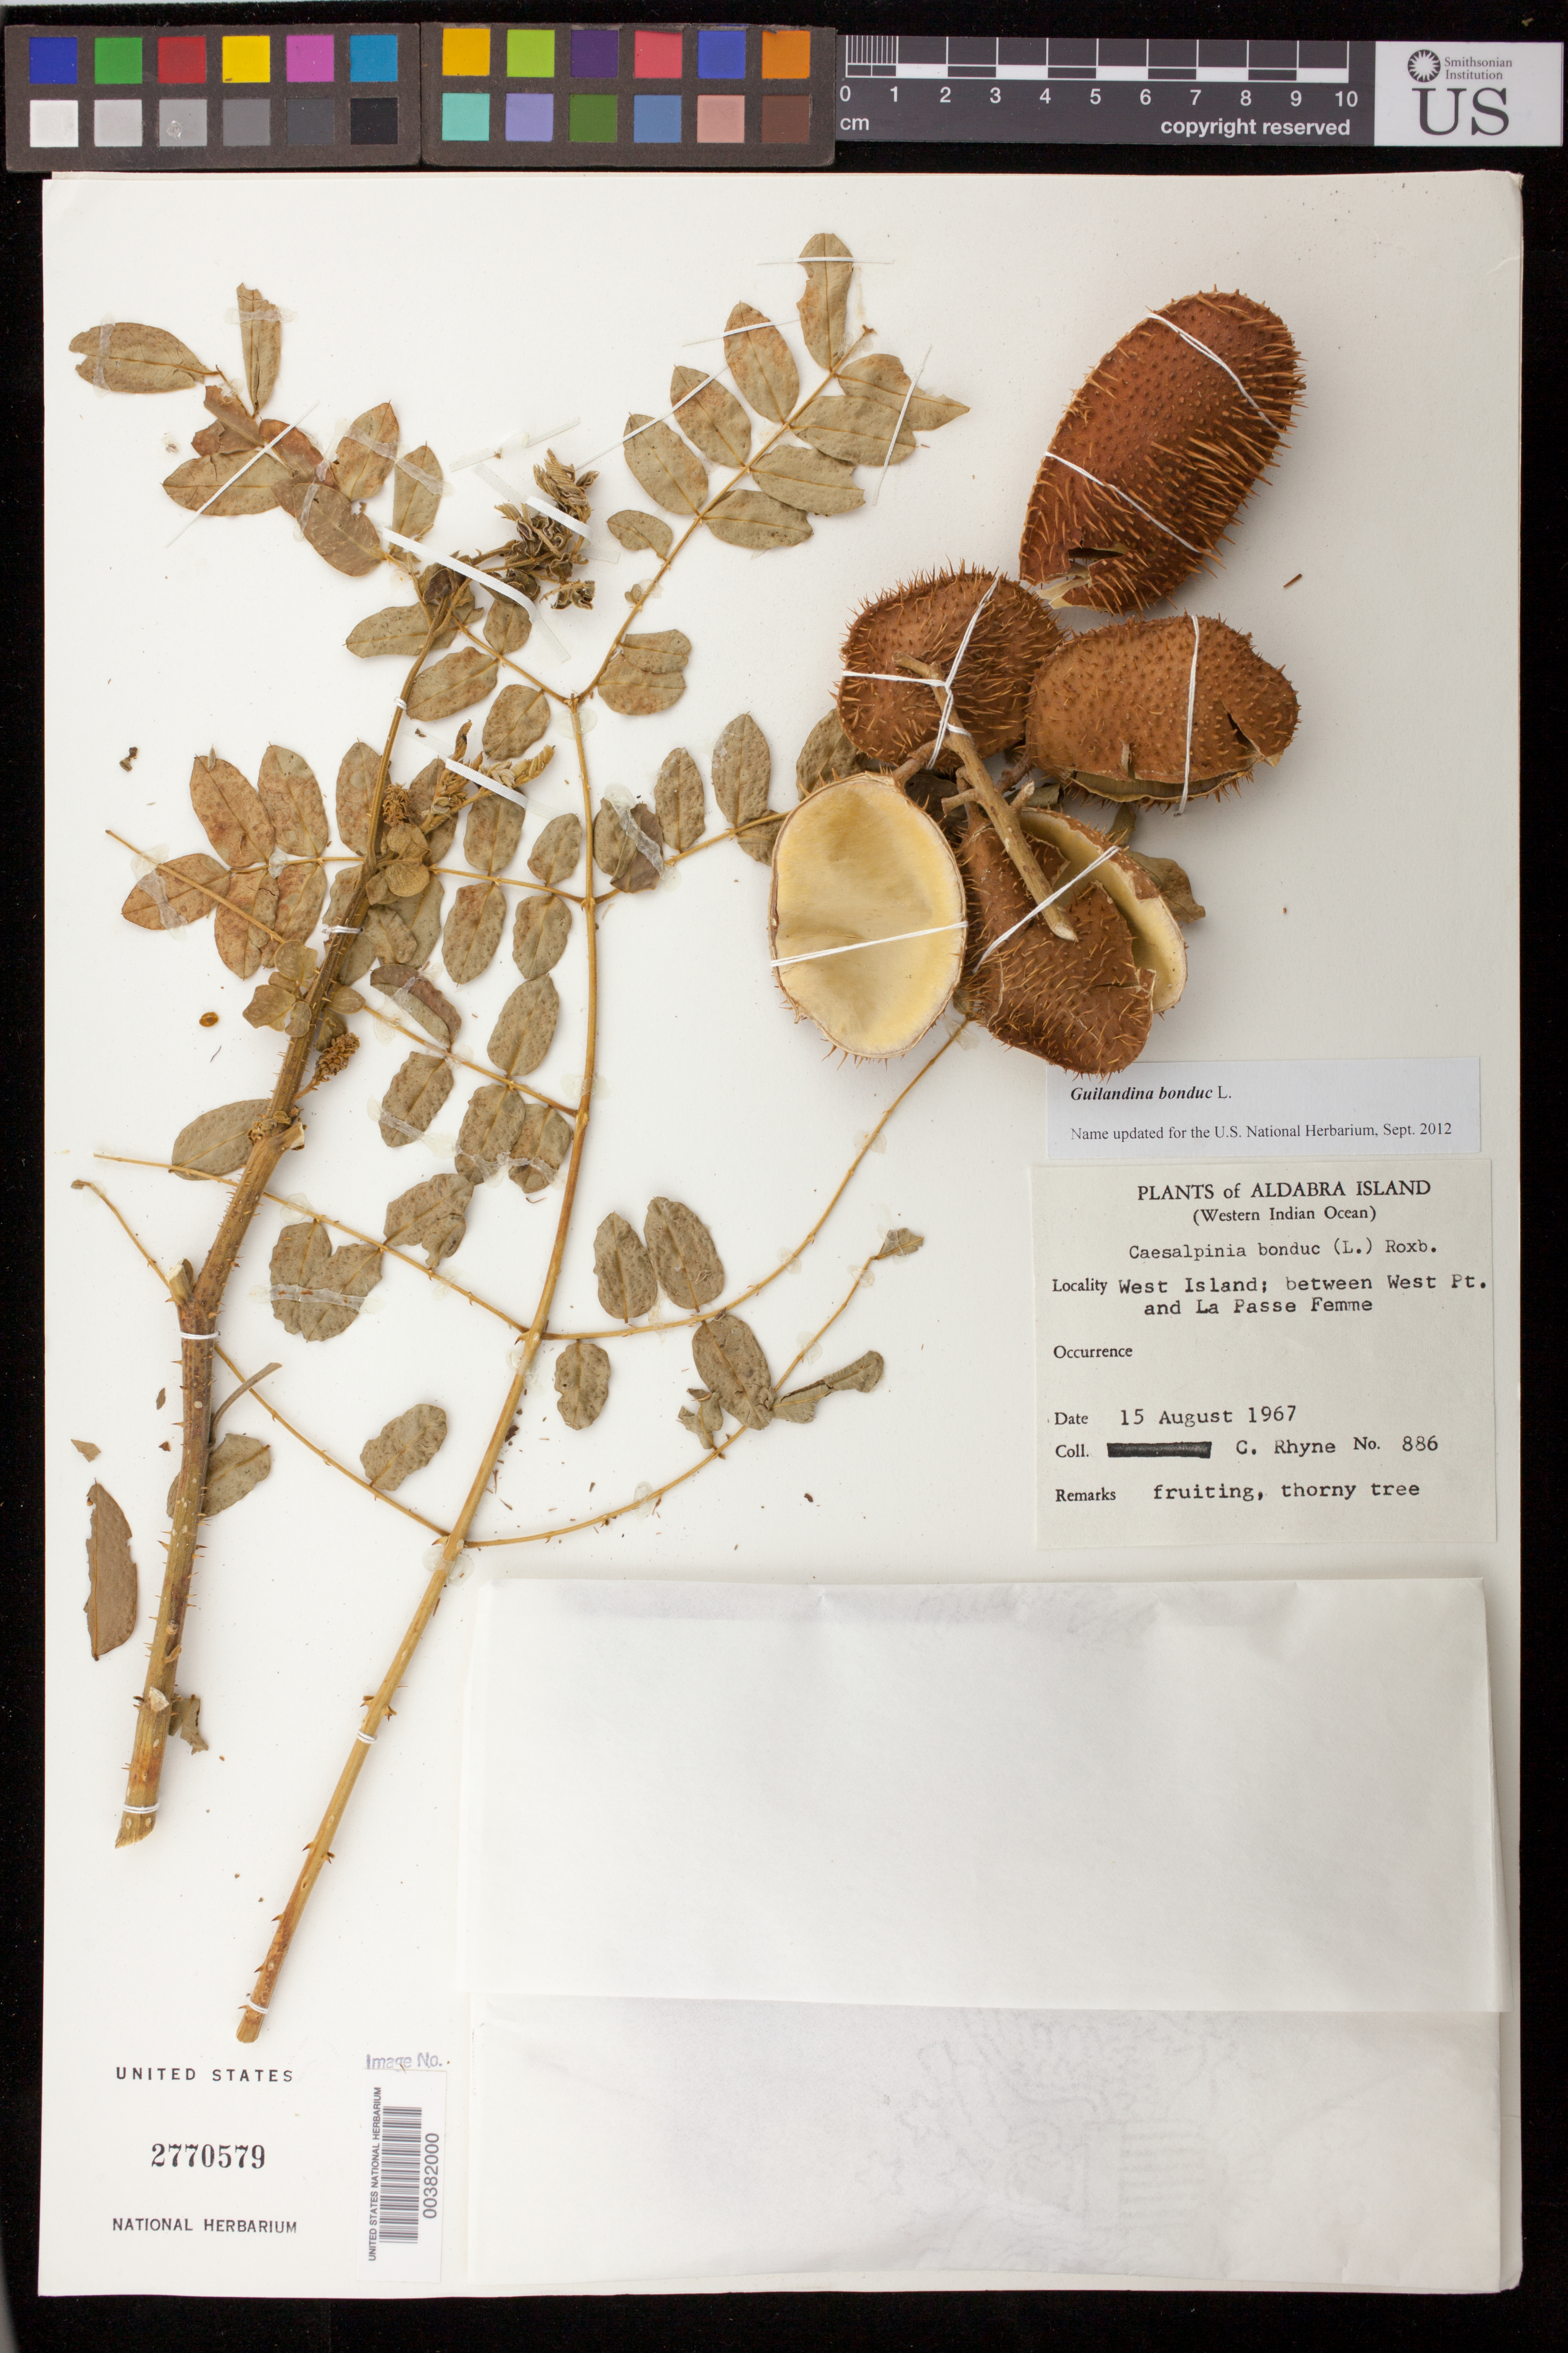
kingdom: Plantae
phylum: Tracheophyta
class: Magnoliopsida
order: Fabales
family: Fabaceae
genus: Guilandina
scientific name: Guilandina bonduc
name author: L.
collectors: C. Rhyne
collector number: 886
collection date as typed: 15 Aug 1967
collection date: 1967-08-15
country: Seychelles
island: Aldabra Island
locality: West Island; between West Pt. and La Passe Femme.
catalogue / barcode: US 2770579